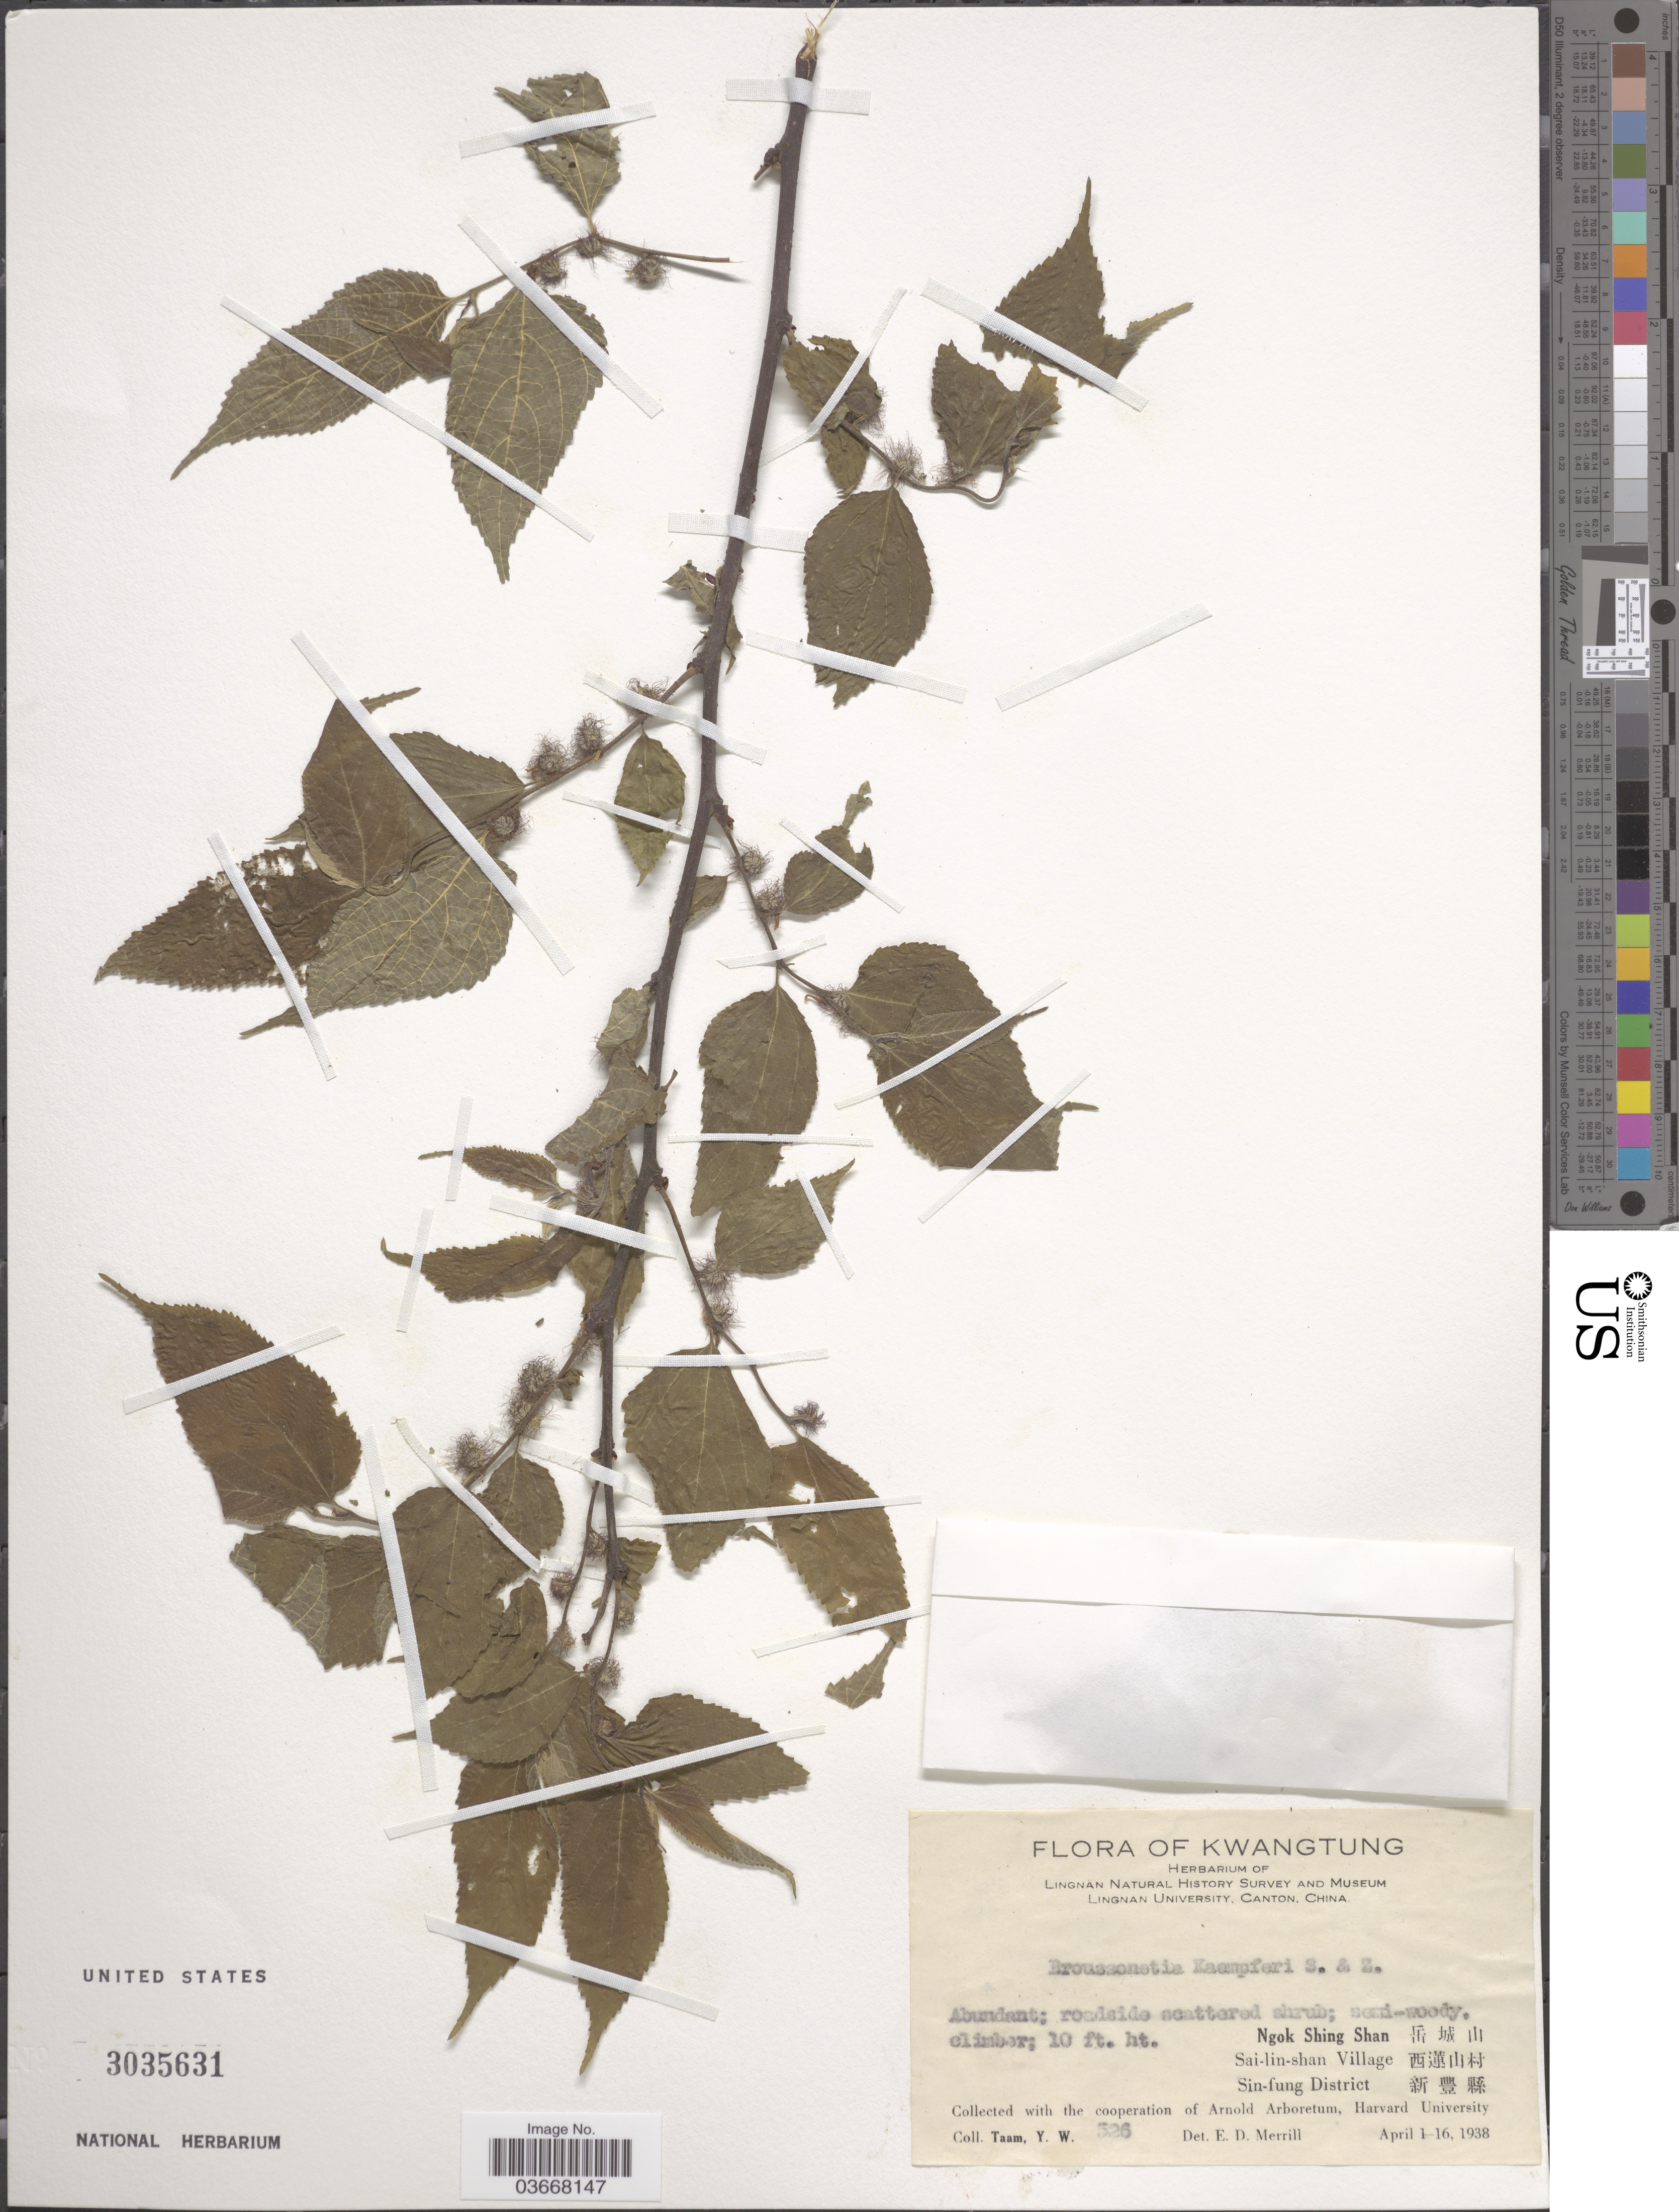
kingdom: Plantae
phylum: Tracheophyta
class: Magnoliopsida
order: Rosales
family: Moraceae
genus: Broussonetia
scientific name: Broussonetia kaempferi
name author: Siebold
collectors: Y. W. Taam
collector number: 526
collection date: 1938-04-01/1938-04-16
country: China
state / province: Guangdong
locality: Kwangtung. Ngok Shing Shan X. Sai-lin-shan Village X. Sin-fung District X.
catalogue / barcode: US 3035631